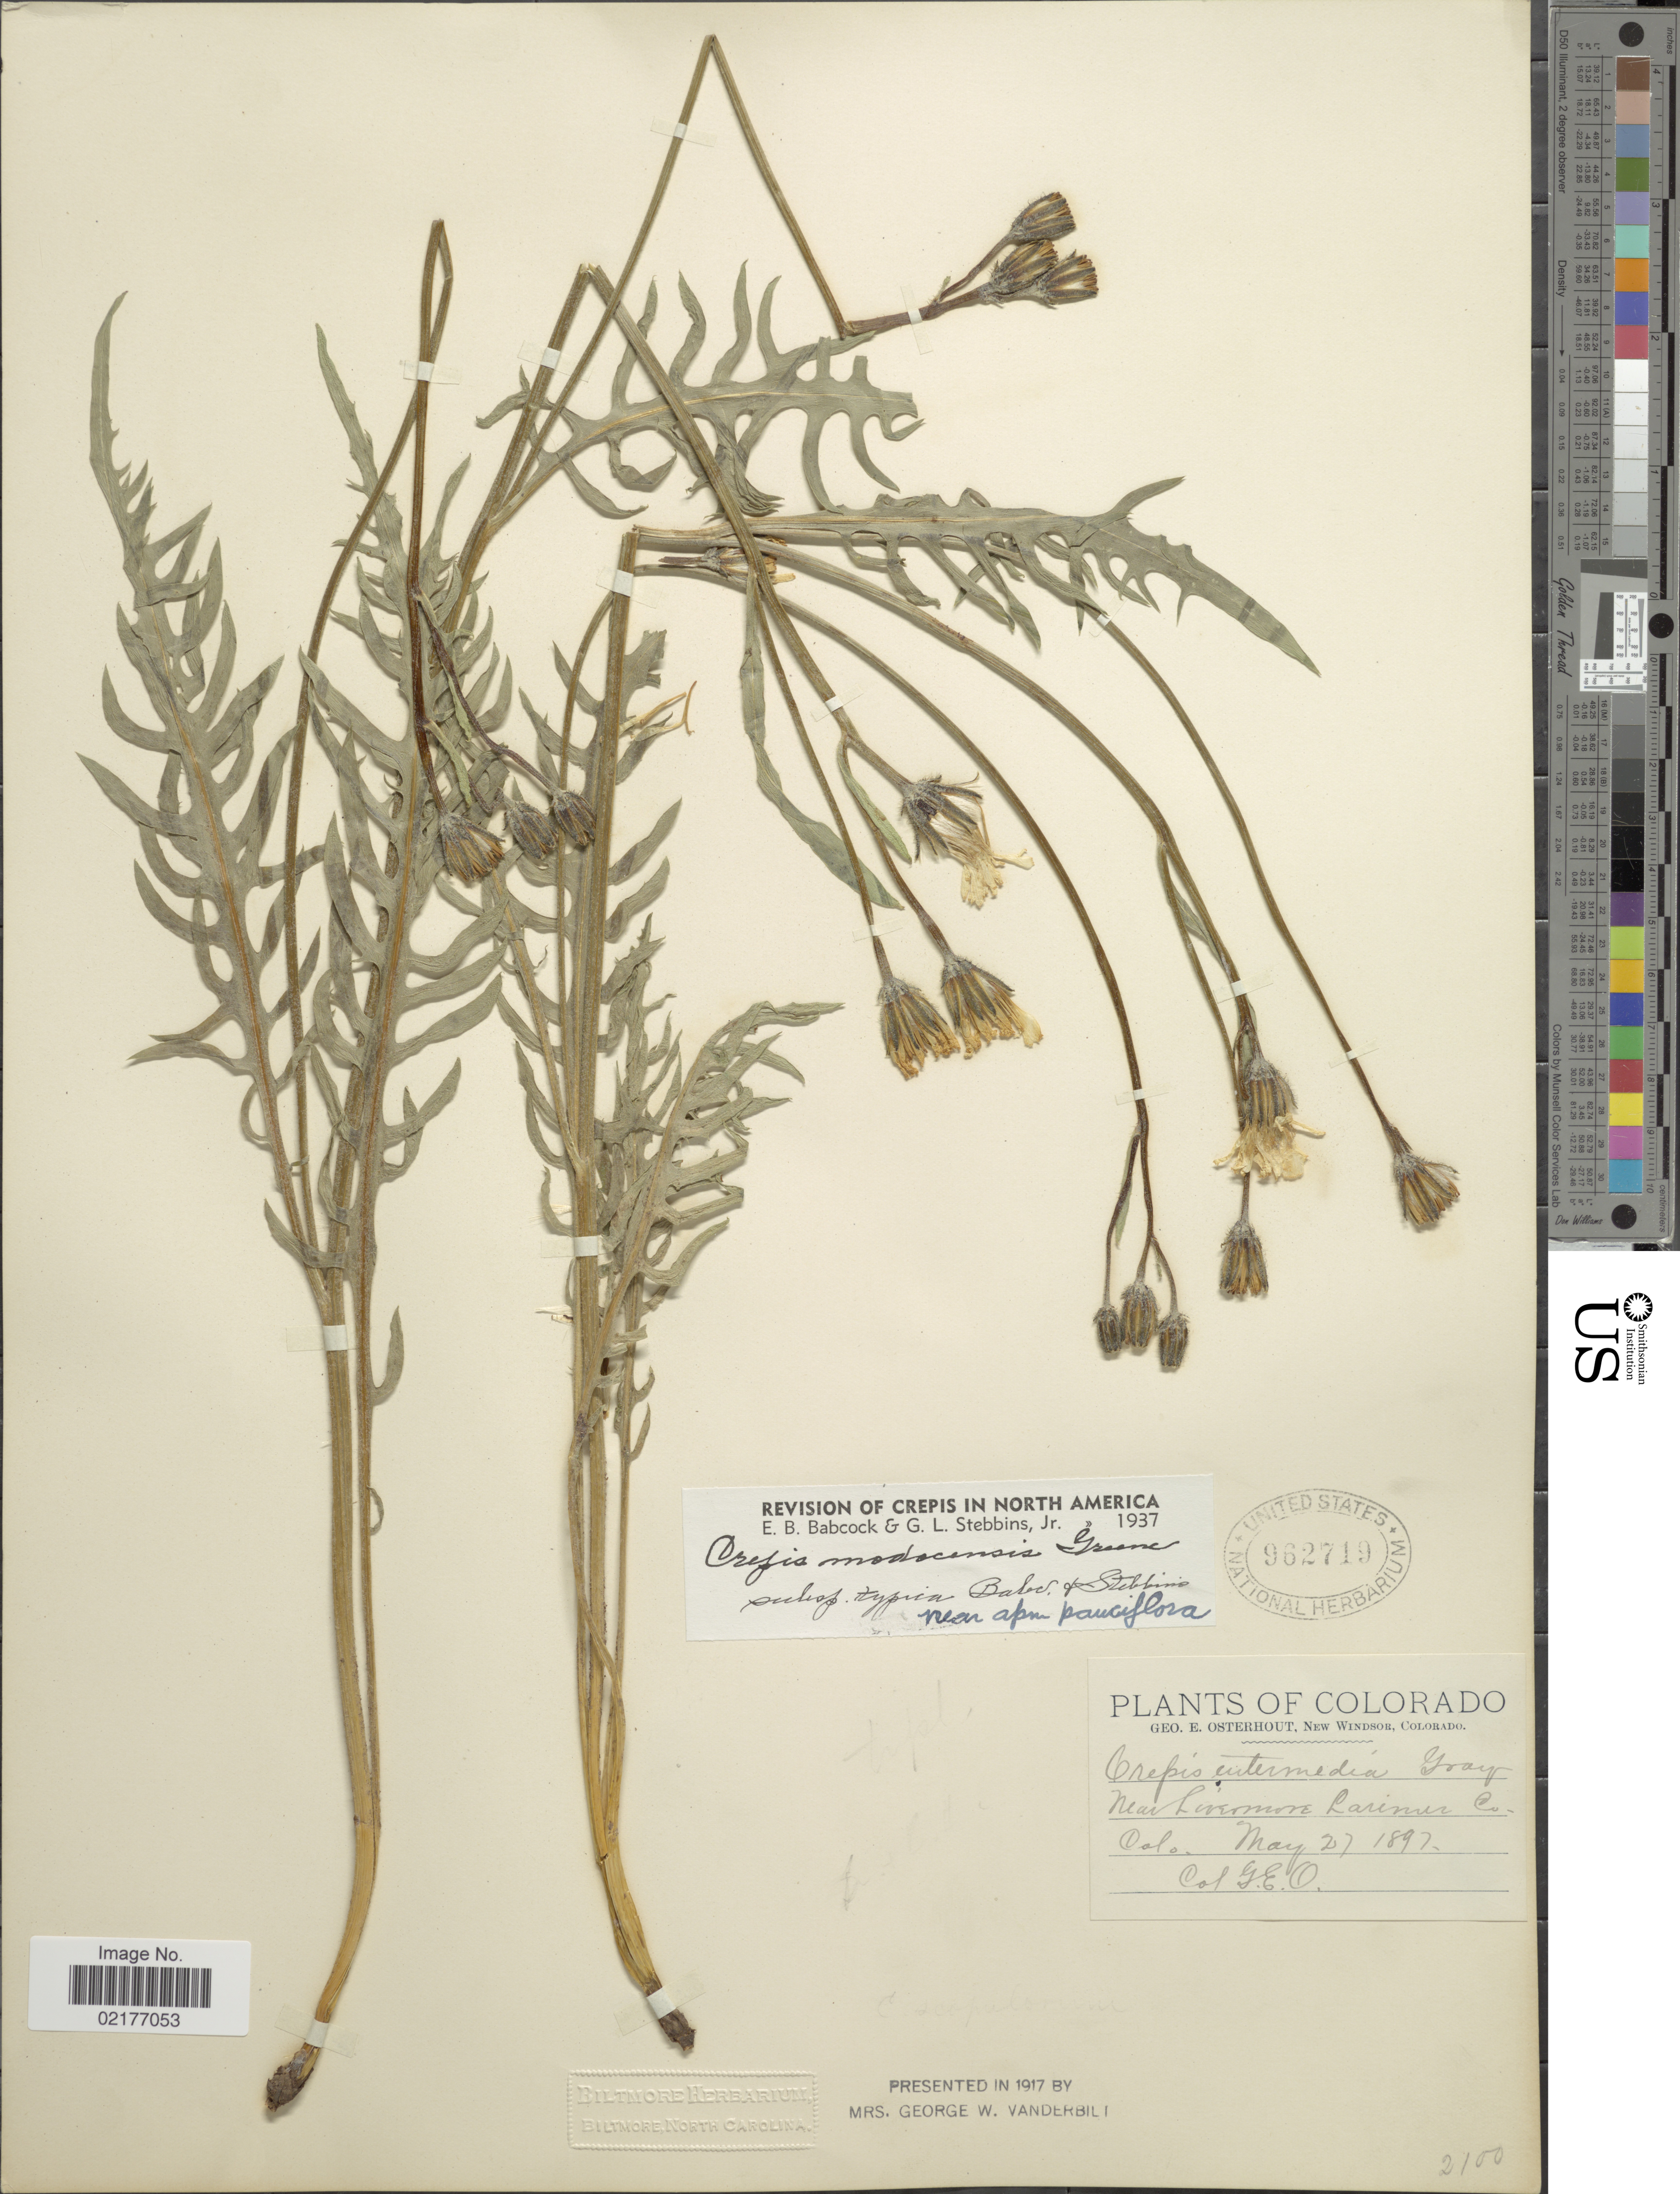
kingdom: Plantae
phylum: Tracheophyta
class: Magnoliopsida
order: Asterales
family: Asteraceae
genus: Crepis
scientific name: Crepis modocensis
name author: Greene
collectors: G. Osterhout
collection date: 1897-05-27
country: United States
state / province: Colorado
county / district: Larimer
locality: Near Livermore, Larimer Co.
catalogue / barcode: US 962719